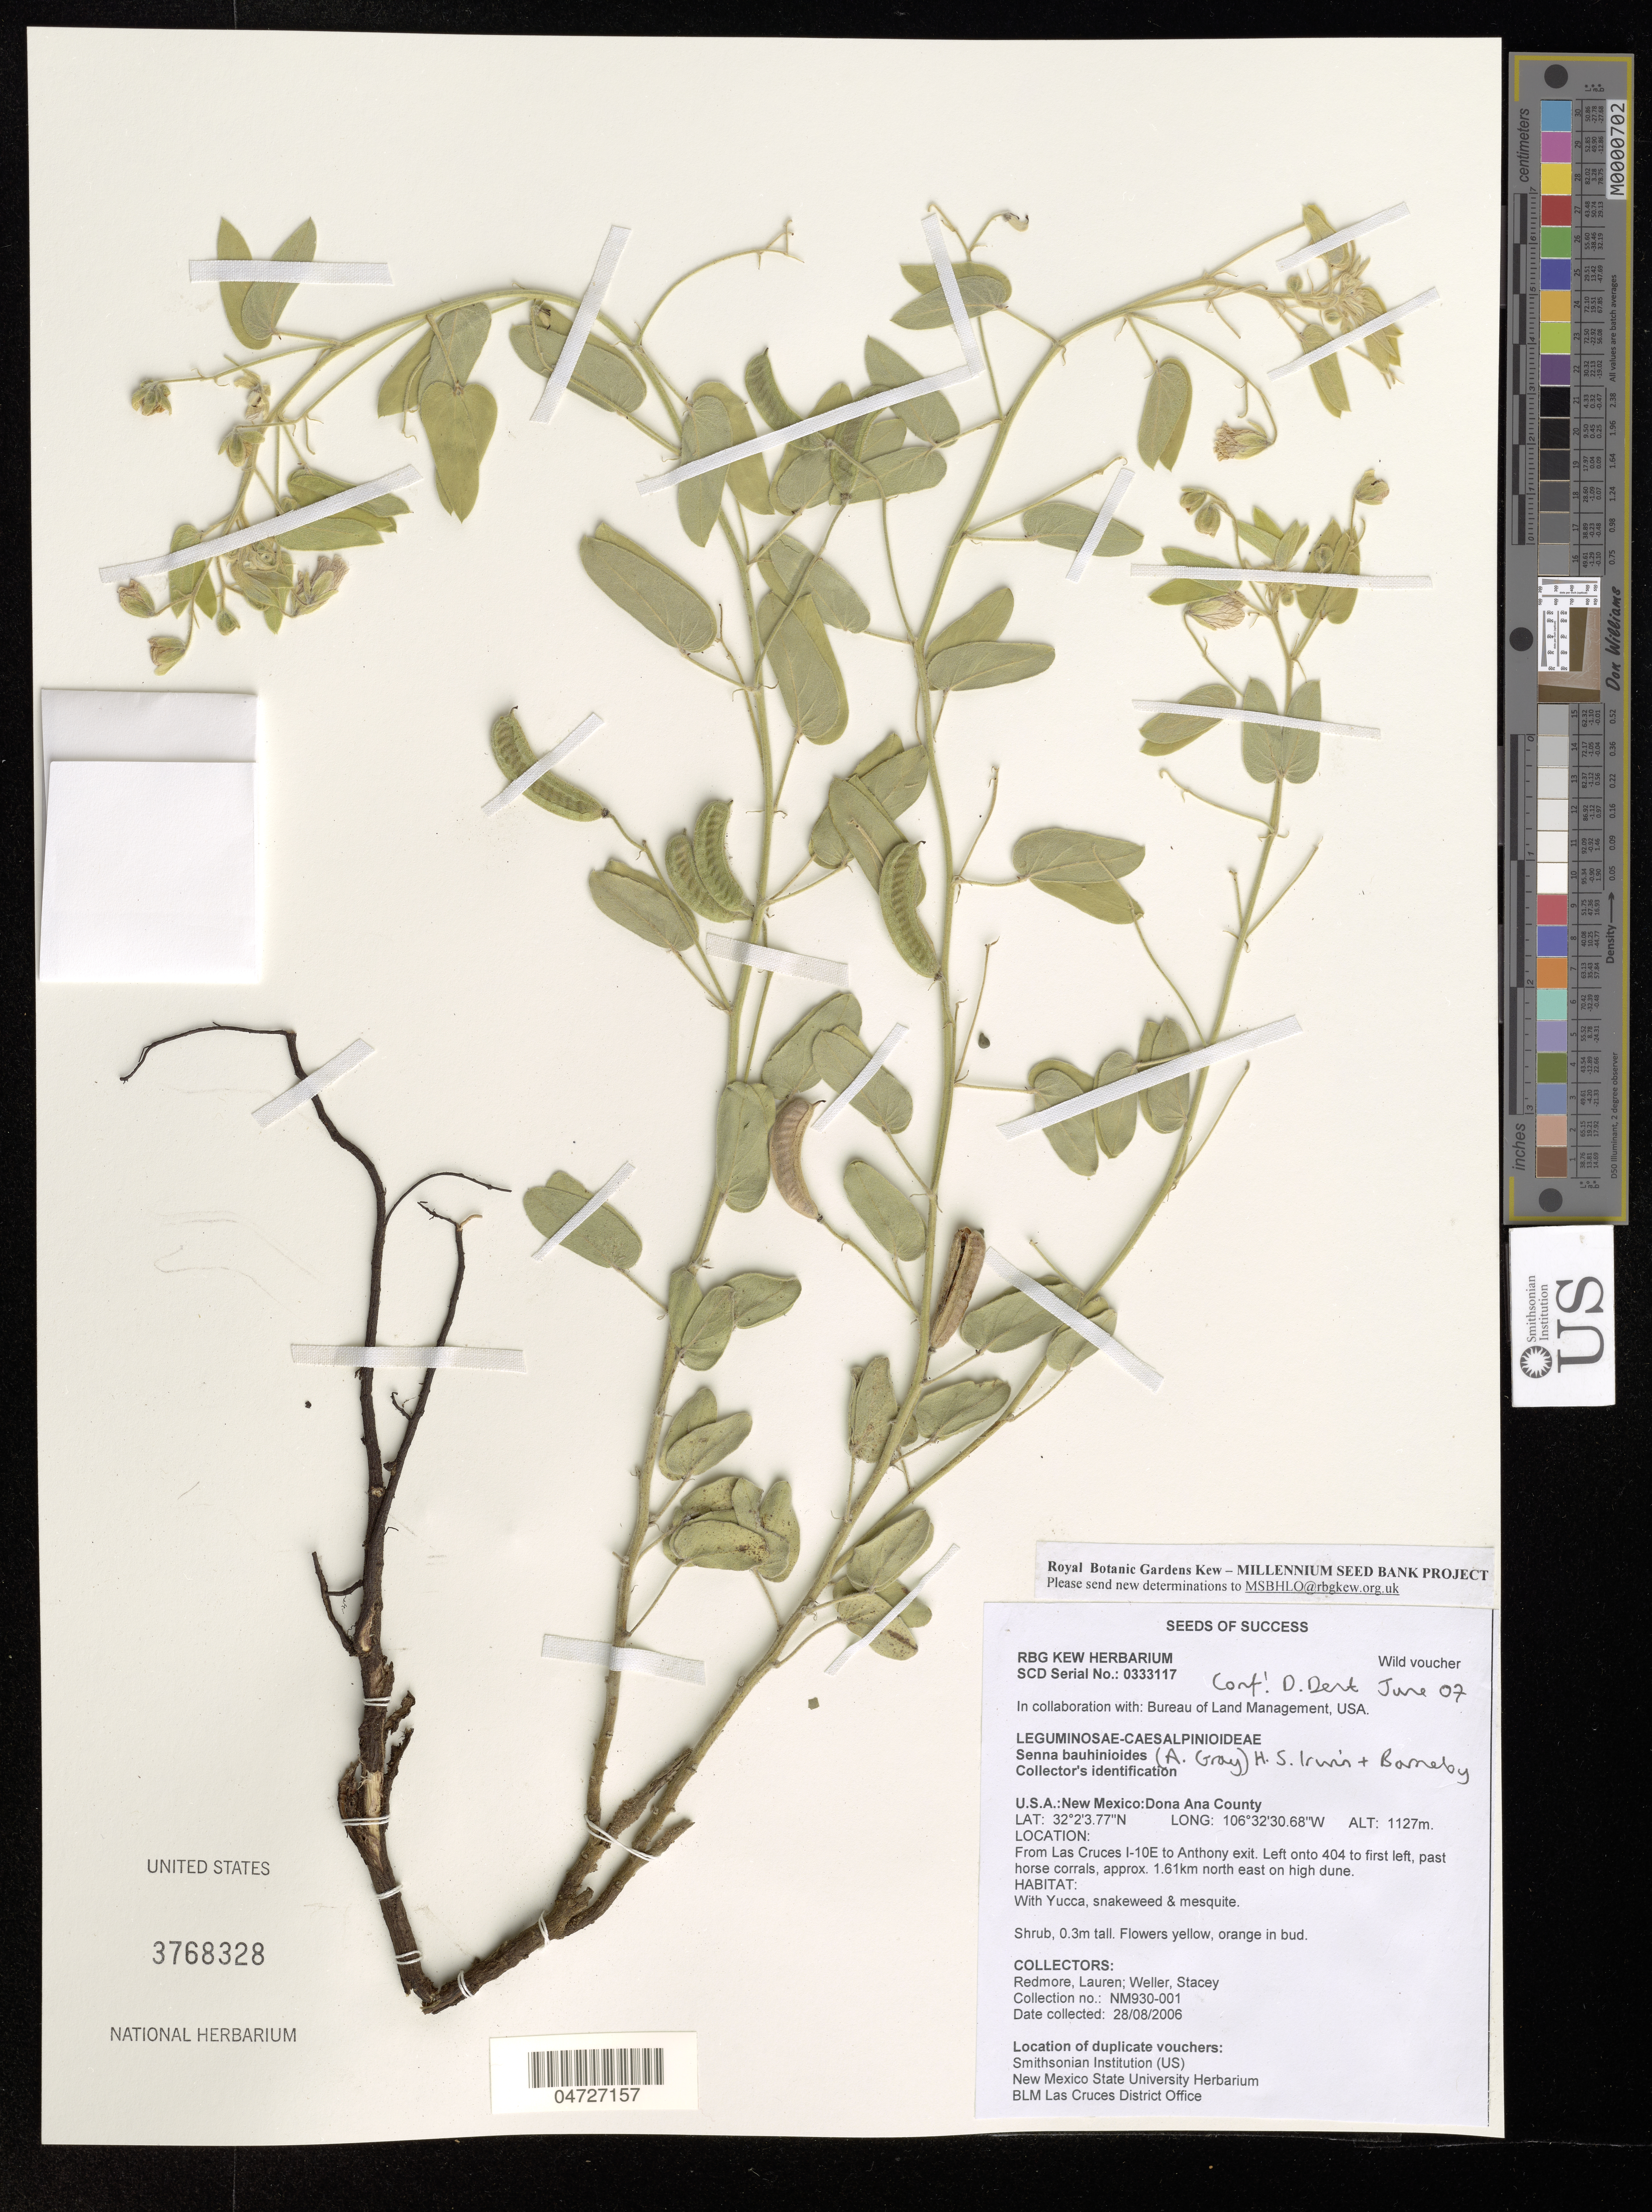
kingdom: Plantae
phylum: Tracheophyta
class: Magnoliopsida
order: Fabales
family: Fabaceae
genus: Senna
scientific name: Senna bauhinioides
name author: (A. Gray) H.S. Irwin & Barneby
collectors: L. Redmore & S. Weller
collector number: NM930-001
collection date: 2006-08-28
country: United States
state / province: New Mexico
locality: Dona Ana County. From Las Cruces I-10E to Anthony exit. Left onto 404 to first left, past horse corrals, approx. 1.61km north east on high dune.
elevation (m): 1127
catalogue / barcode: US 3768328